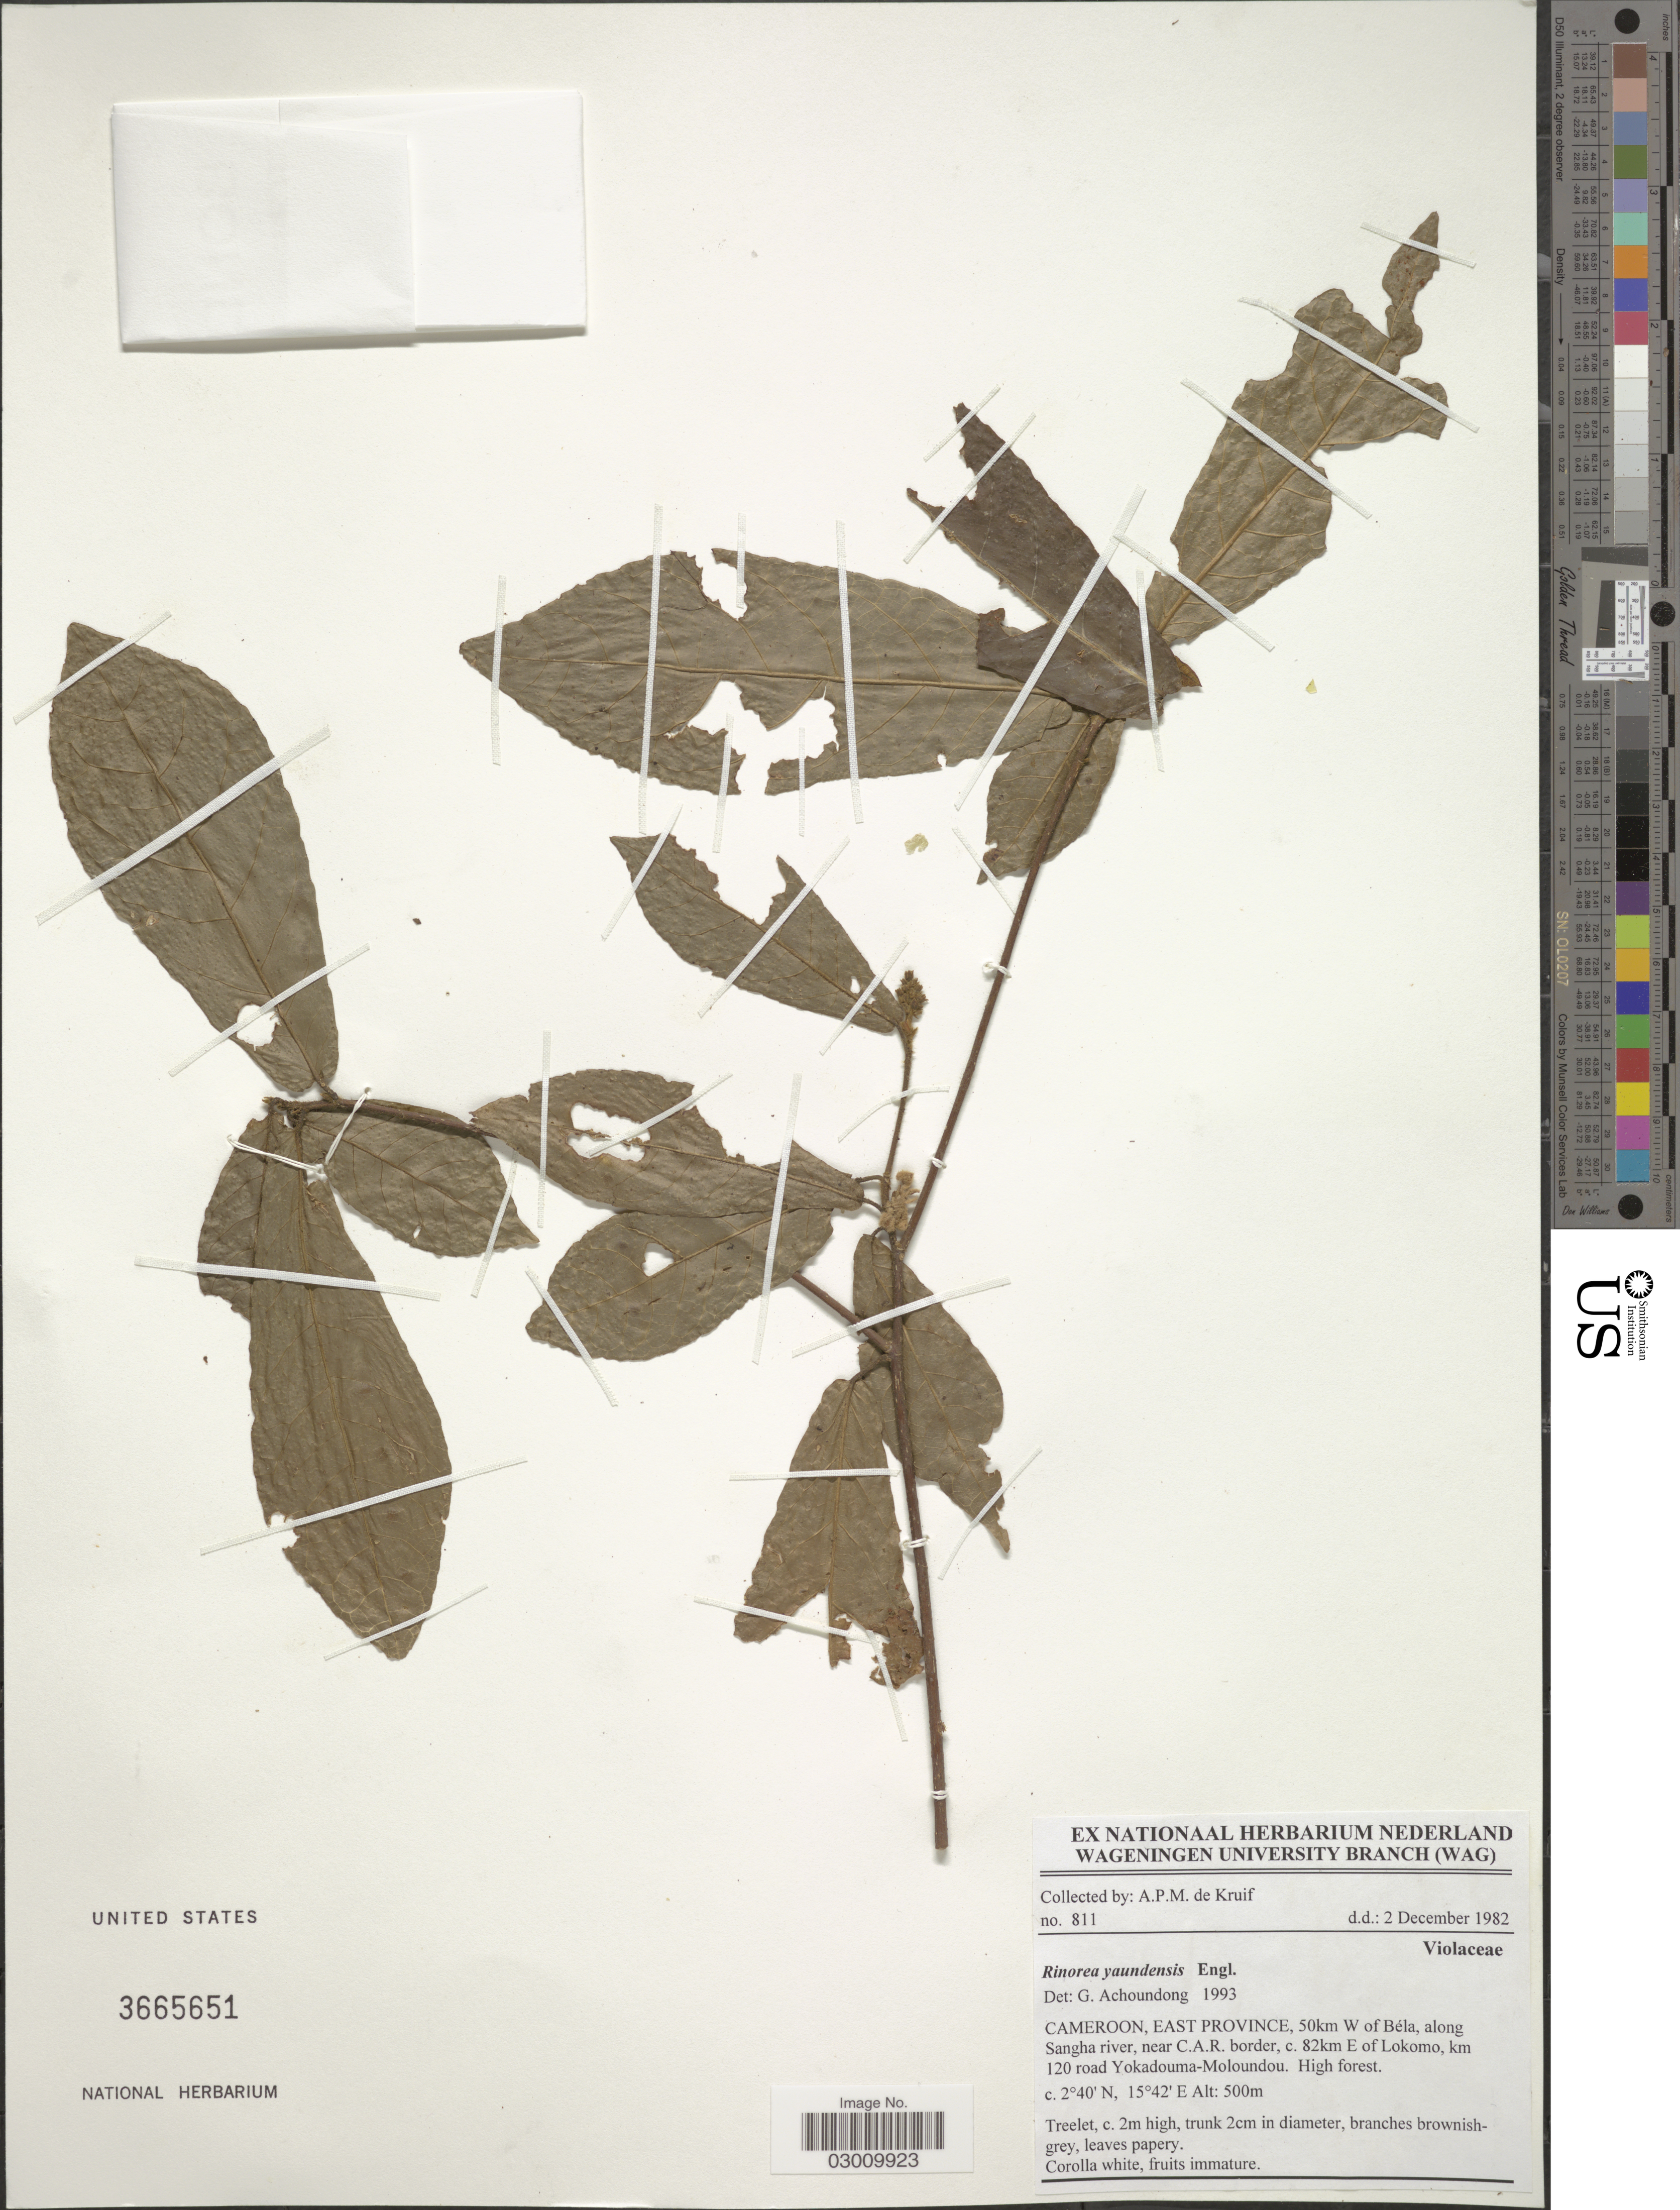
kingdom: Plantae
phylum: Tracheophyta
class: Magnoliopsida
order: Malpighiales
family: Violaceae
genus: Rinorea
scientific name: Rinorea yaundensis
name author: Engl.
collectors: A. P. de Kruif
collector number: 811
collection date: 1982-12-02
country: Cameroon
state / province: Est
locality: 50km W of Béla, along Sangha river, near C.A.R. border, c. 82km E of Lokomo, km 120 road Yokadouma-Moloundou.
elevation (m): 500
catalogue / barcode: US 3665651